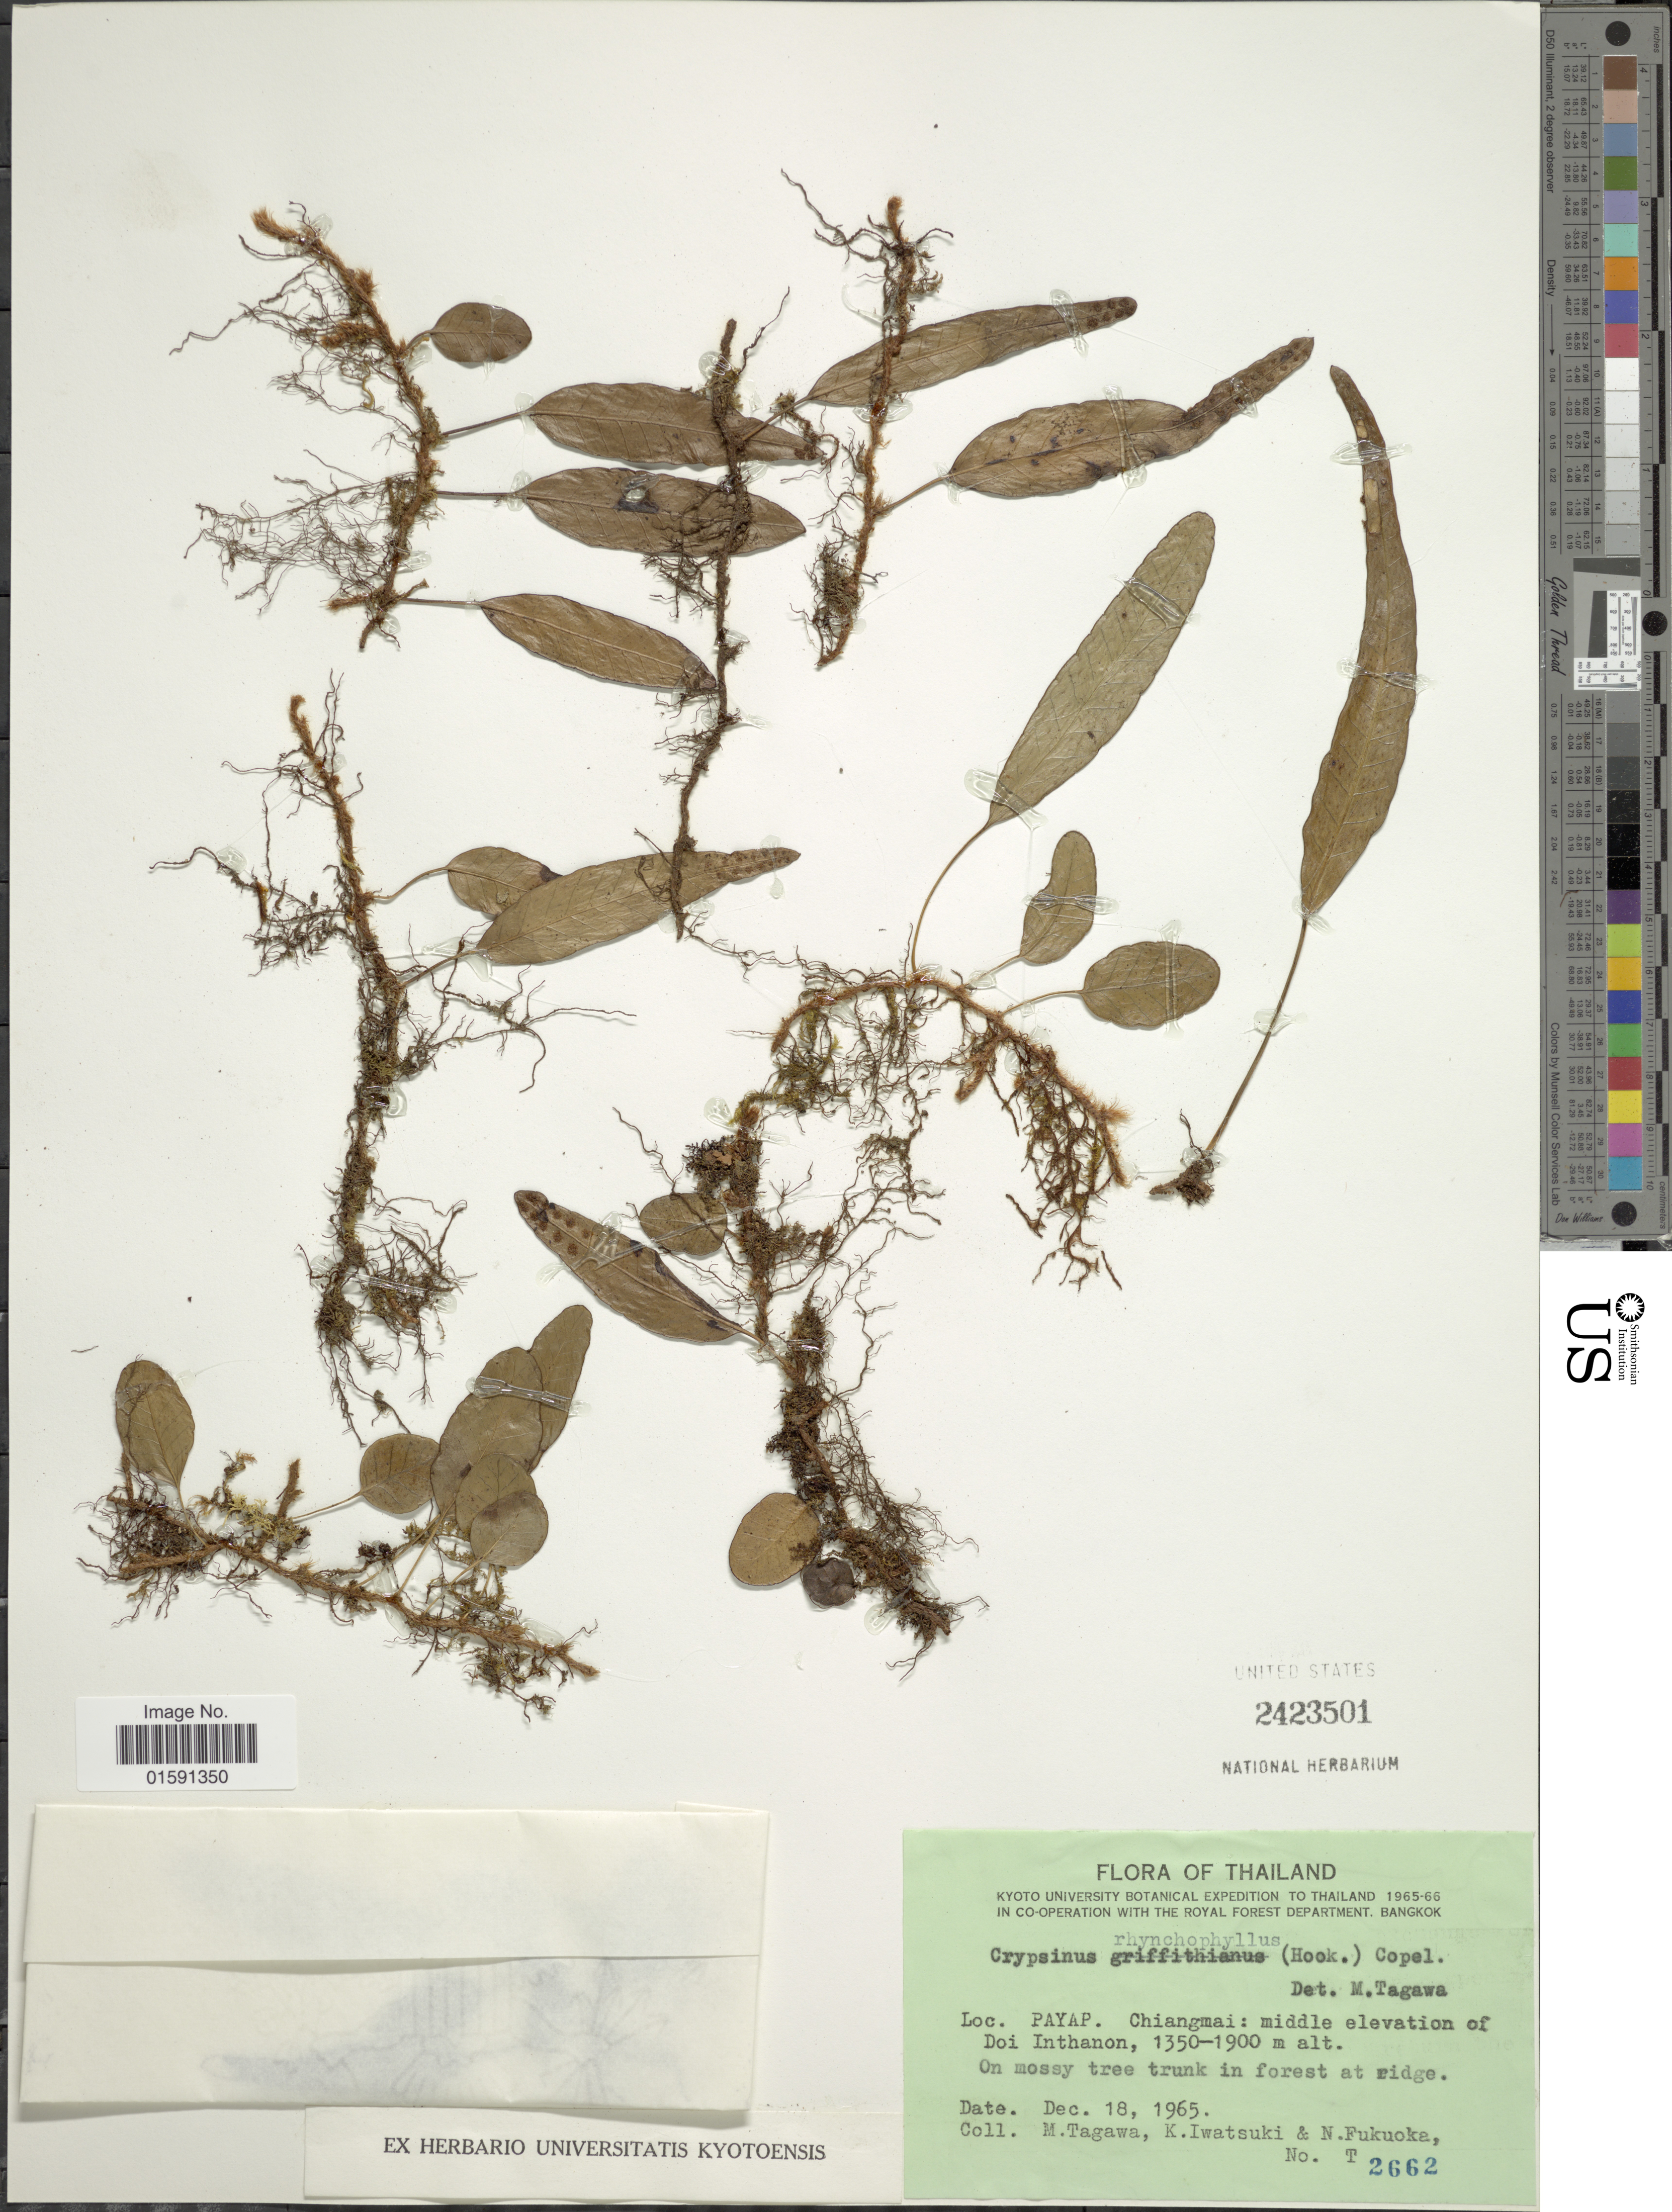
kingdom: Plantae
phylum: Tracheophyta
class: Polypodiopsida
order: Polypodiales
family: Polypodiaceae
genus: Selliguea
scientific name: Selliguea rhynchophylla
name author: (Hook.) Fraser-Jenk.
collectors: M. Tagawa, K. Iwatsuki & N. Fukuoka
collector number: T 2662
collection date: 1965-12-18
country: Thailand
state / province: Chiang Mai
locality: Payap, Chinag Mai: middle elevation of Doi Inthanon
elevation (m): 1350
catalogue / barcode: US 2423501